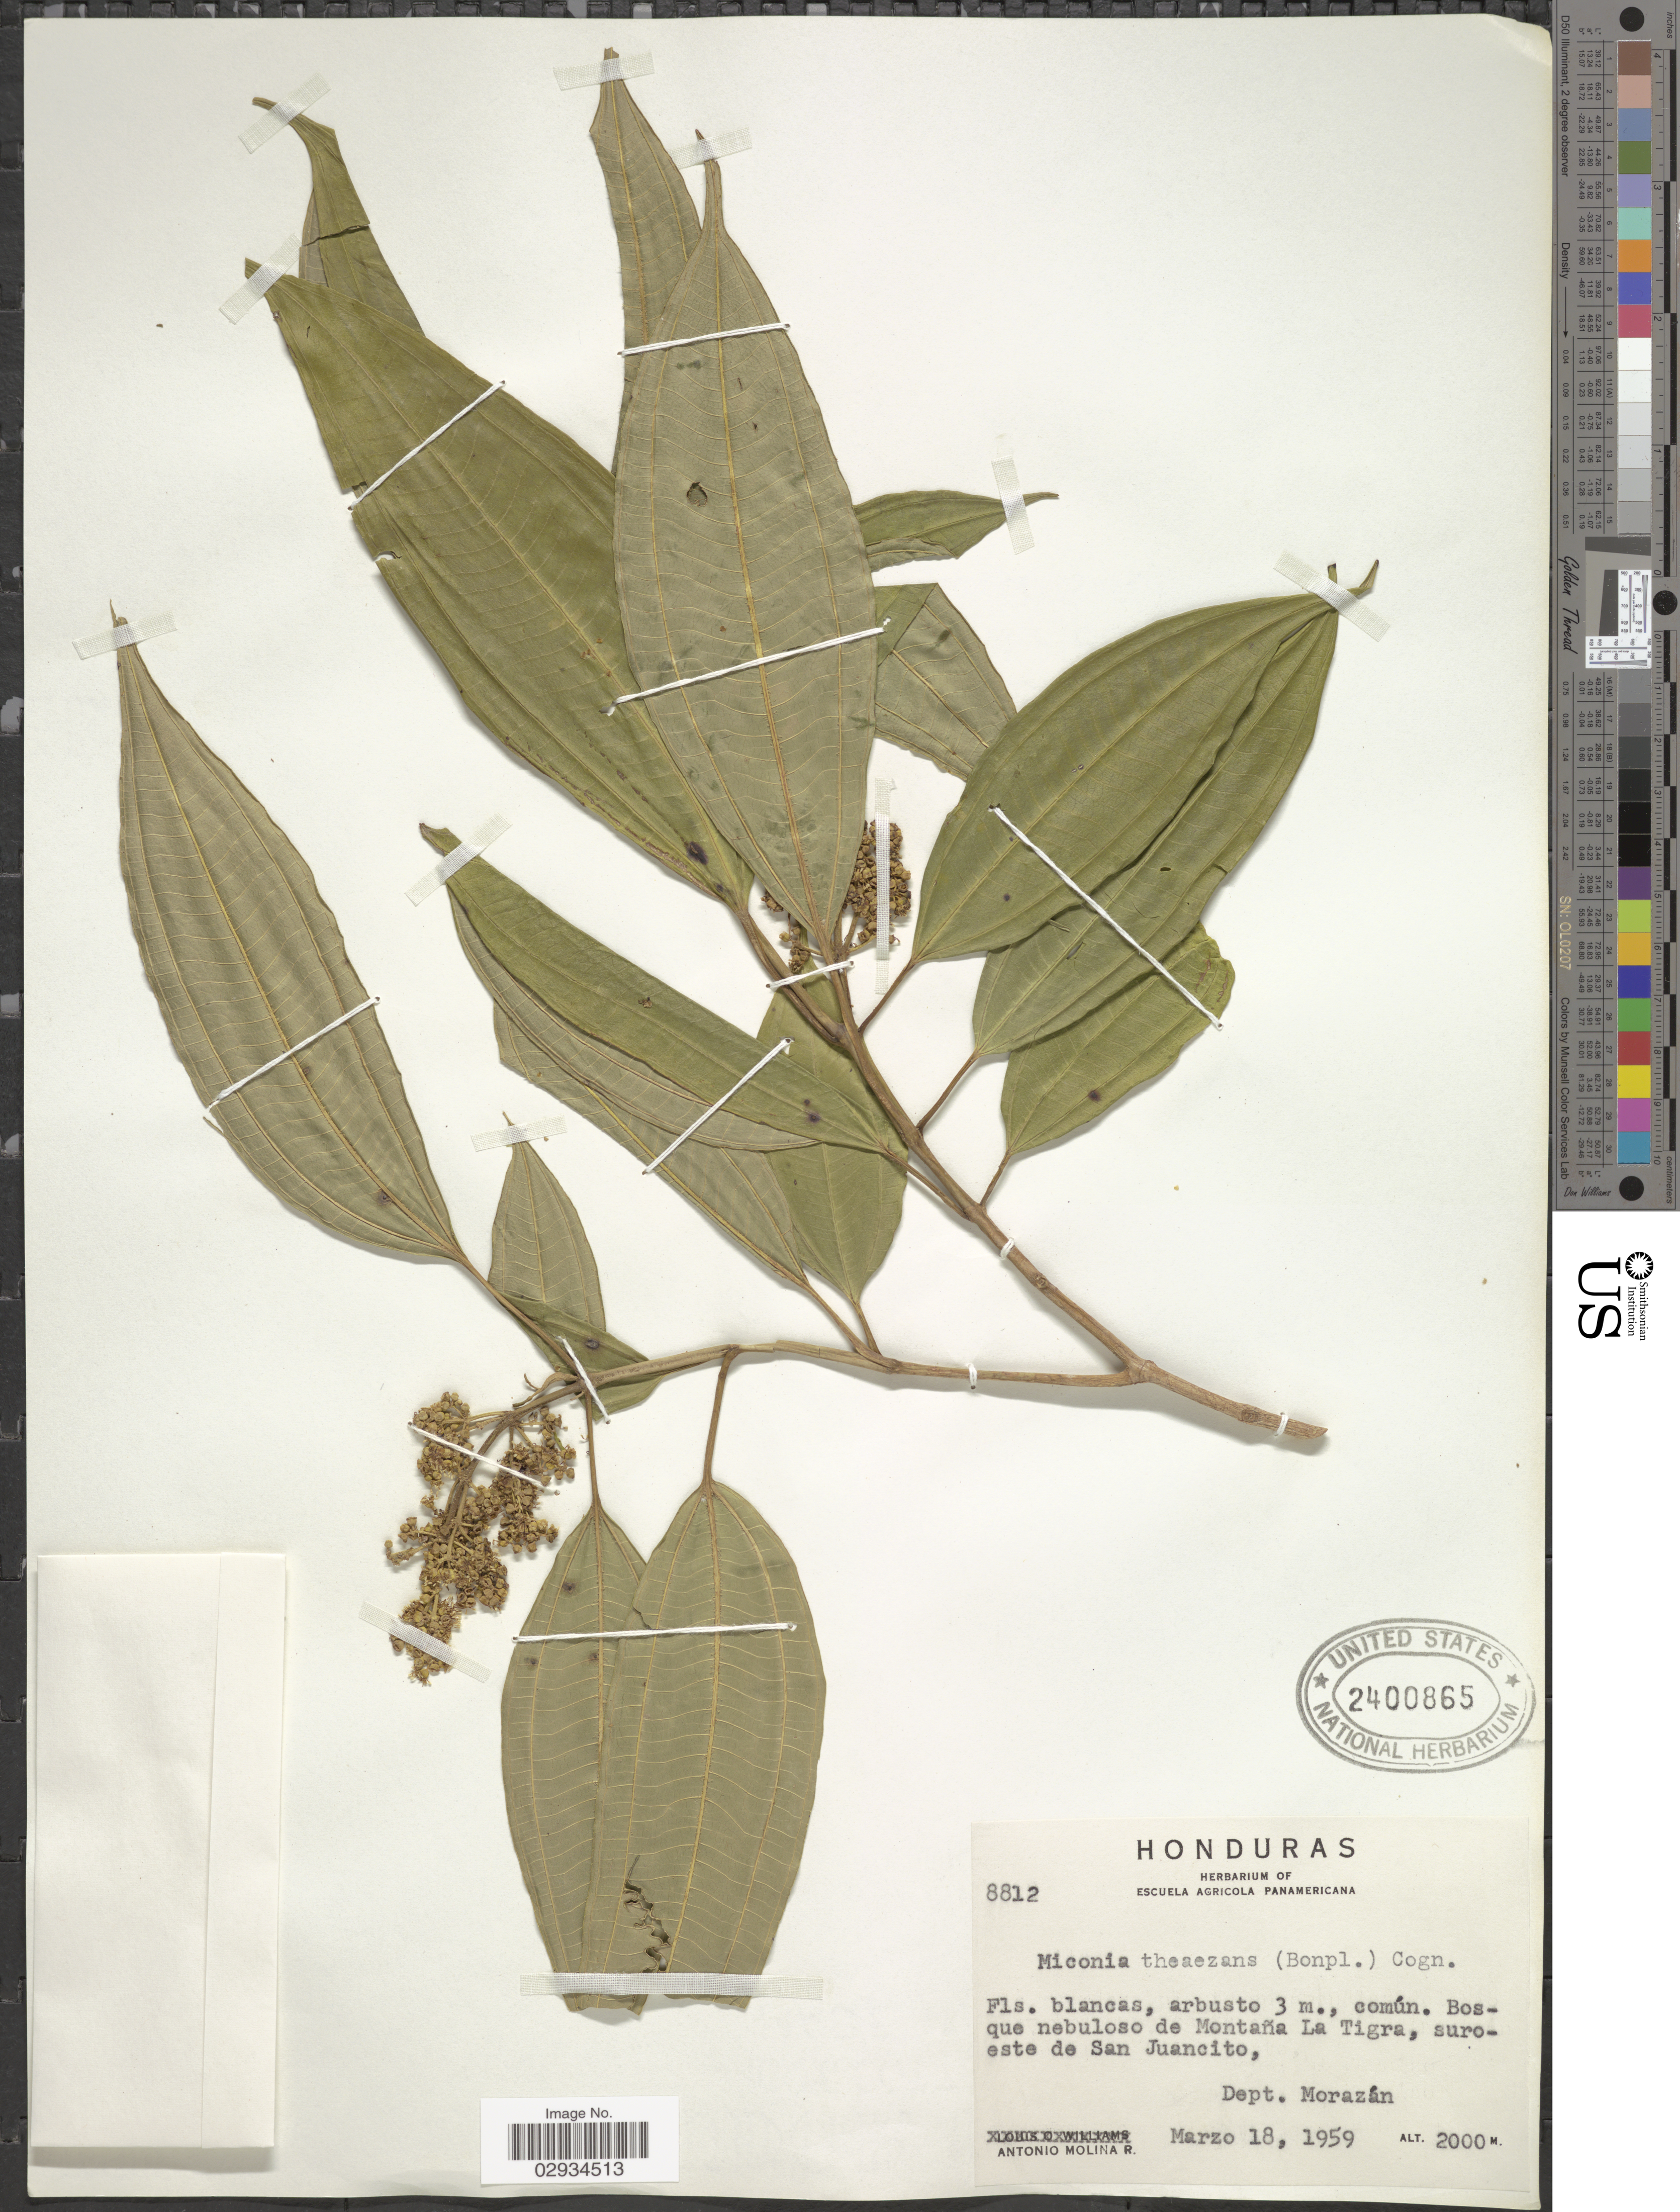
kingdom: Plantae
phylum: Tracheophyta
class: Magnoliopsida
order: Myrtales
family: Melastomataceae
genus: Miconia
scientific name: Miconia theizans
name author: (Bonpl.) Cogn.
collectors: A. Molina R.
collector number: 8812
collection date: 1959-03-18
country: Honduras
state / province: Fco. Morazán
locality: Bosque nebuloso de Montaña La Tigra, suroeste de San Juancito, Dept. Morazán.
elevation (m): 2000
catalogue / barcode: US 2400865